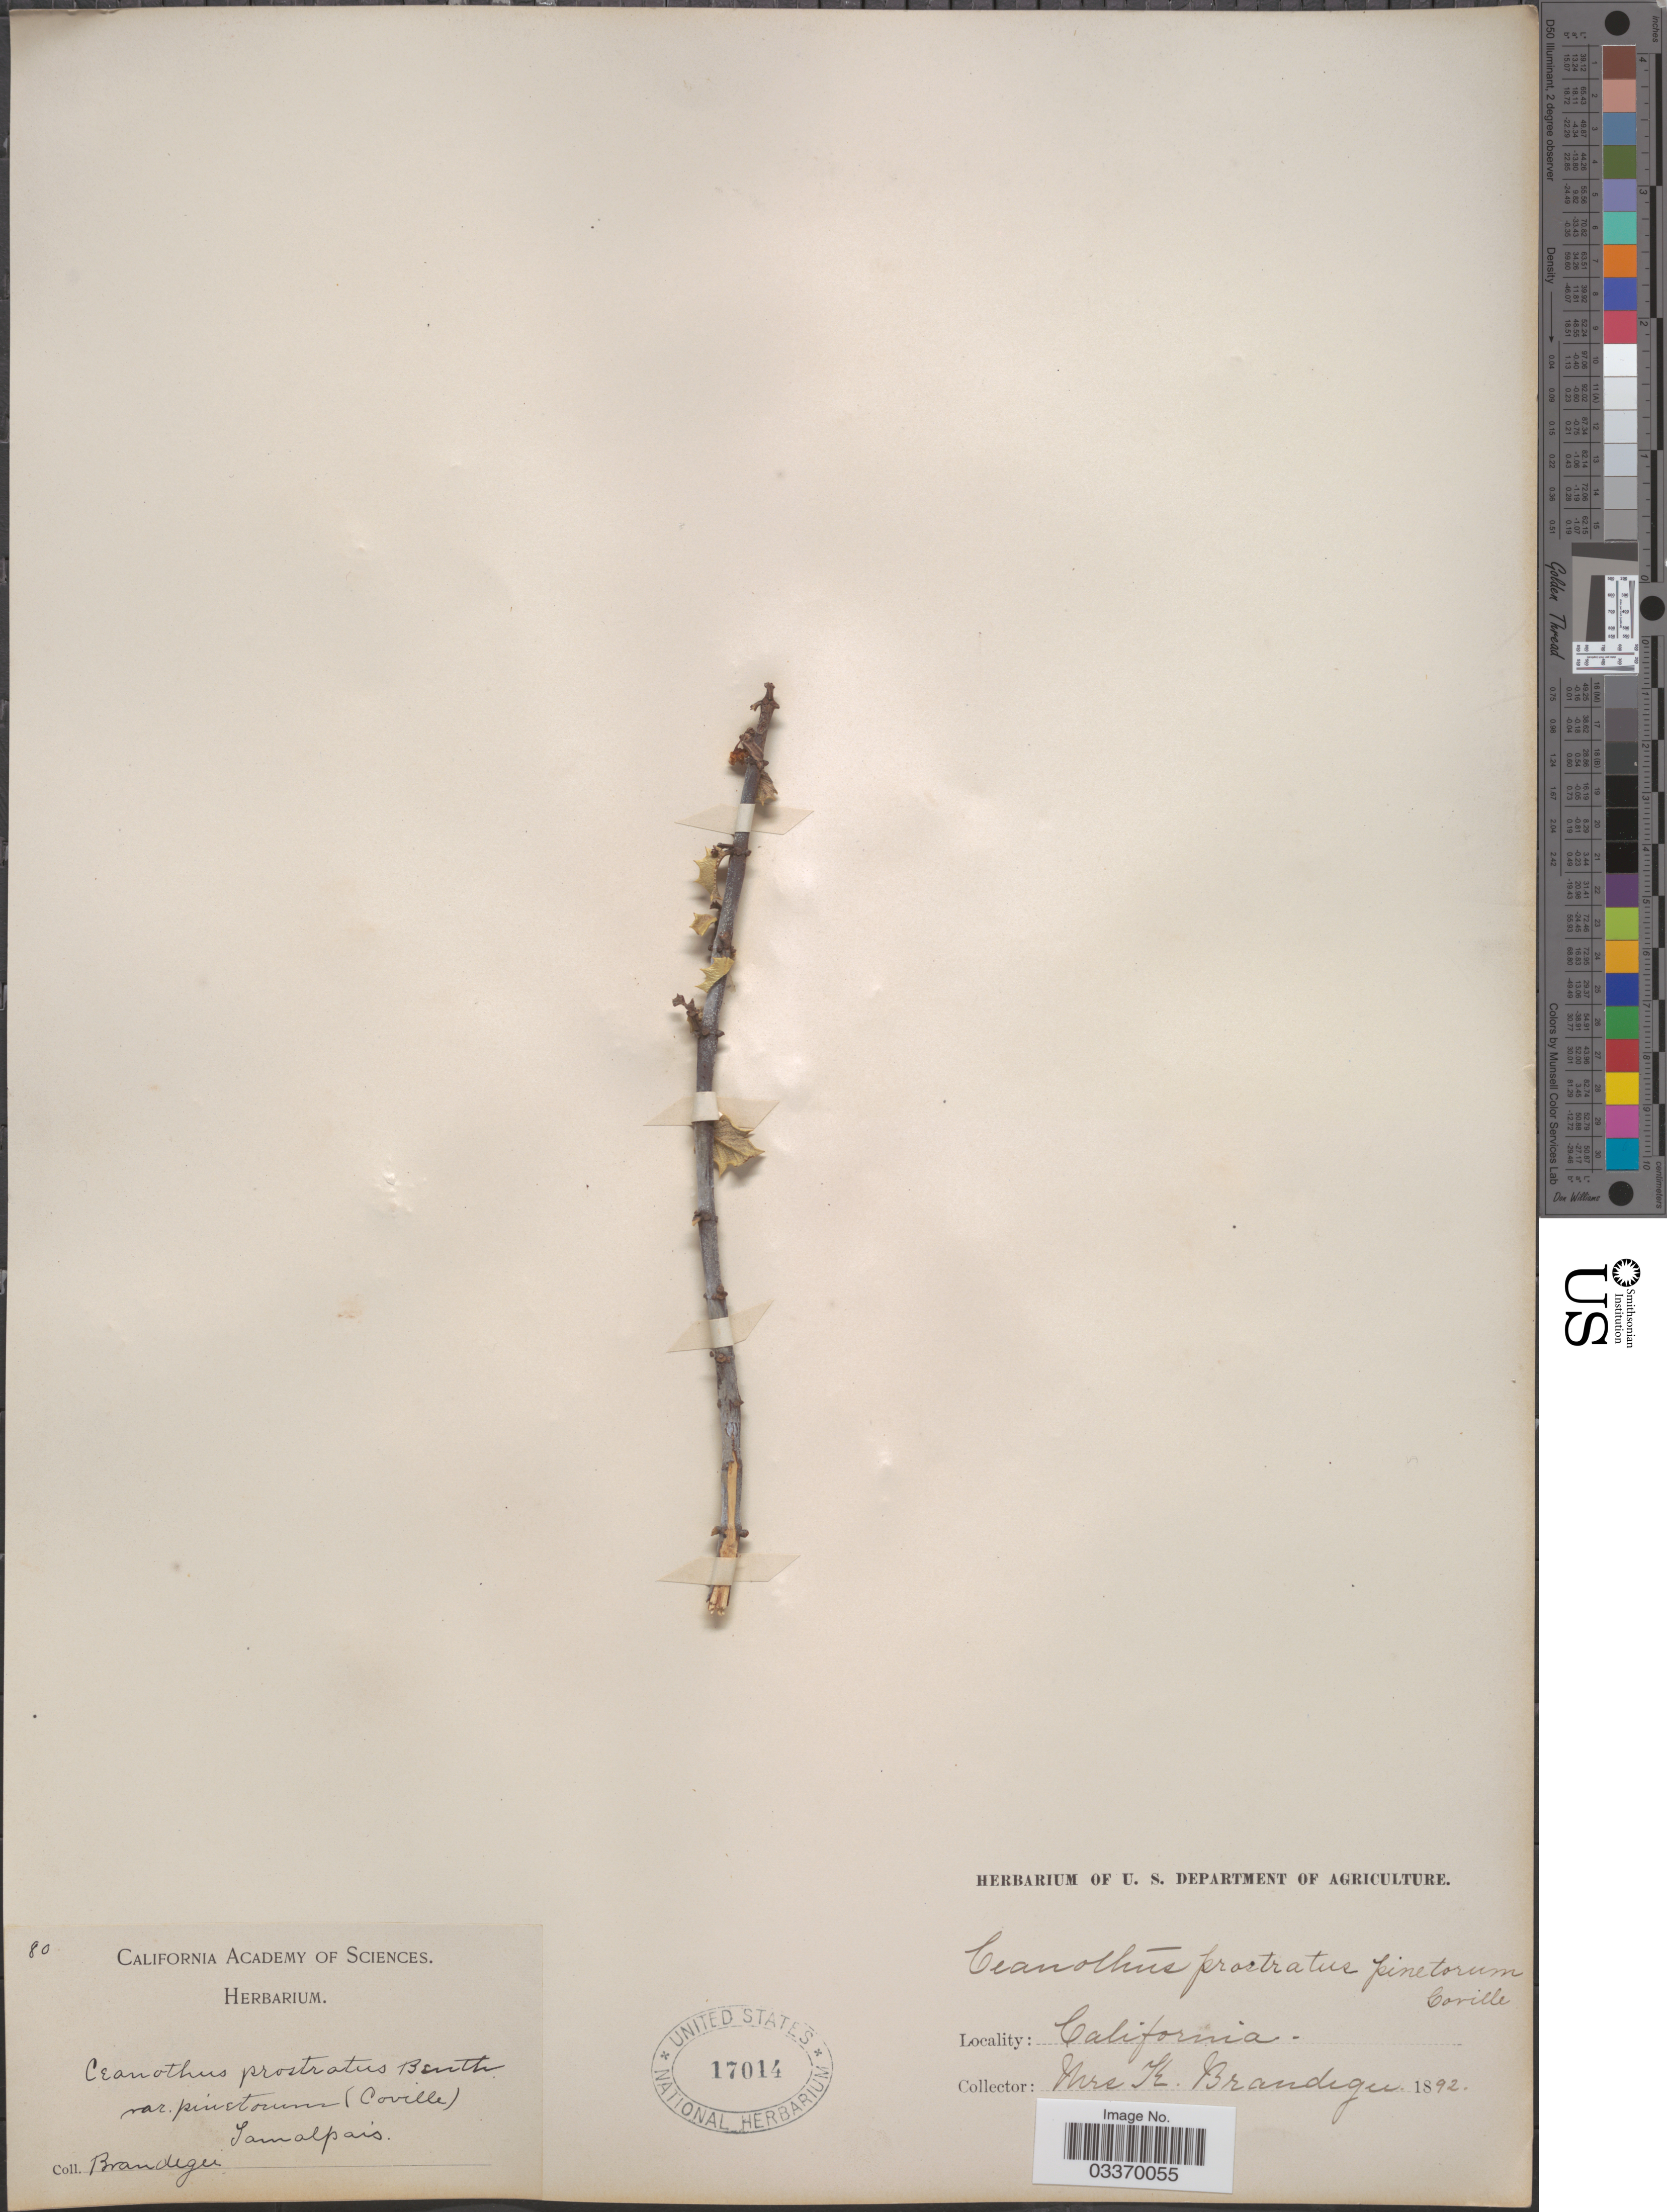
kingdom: Plantae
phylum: Tracheophyta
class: Magnoliopsida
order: Rosales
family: Rhamnaceae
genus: Ceanothus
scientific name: Ceanothus pinetorum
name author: Coville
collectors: K. Brandegee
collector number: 80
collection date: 1892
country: United States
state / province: California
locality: Tamalpais.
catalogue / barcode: US 17014